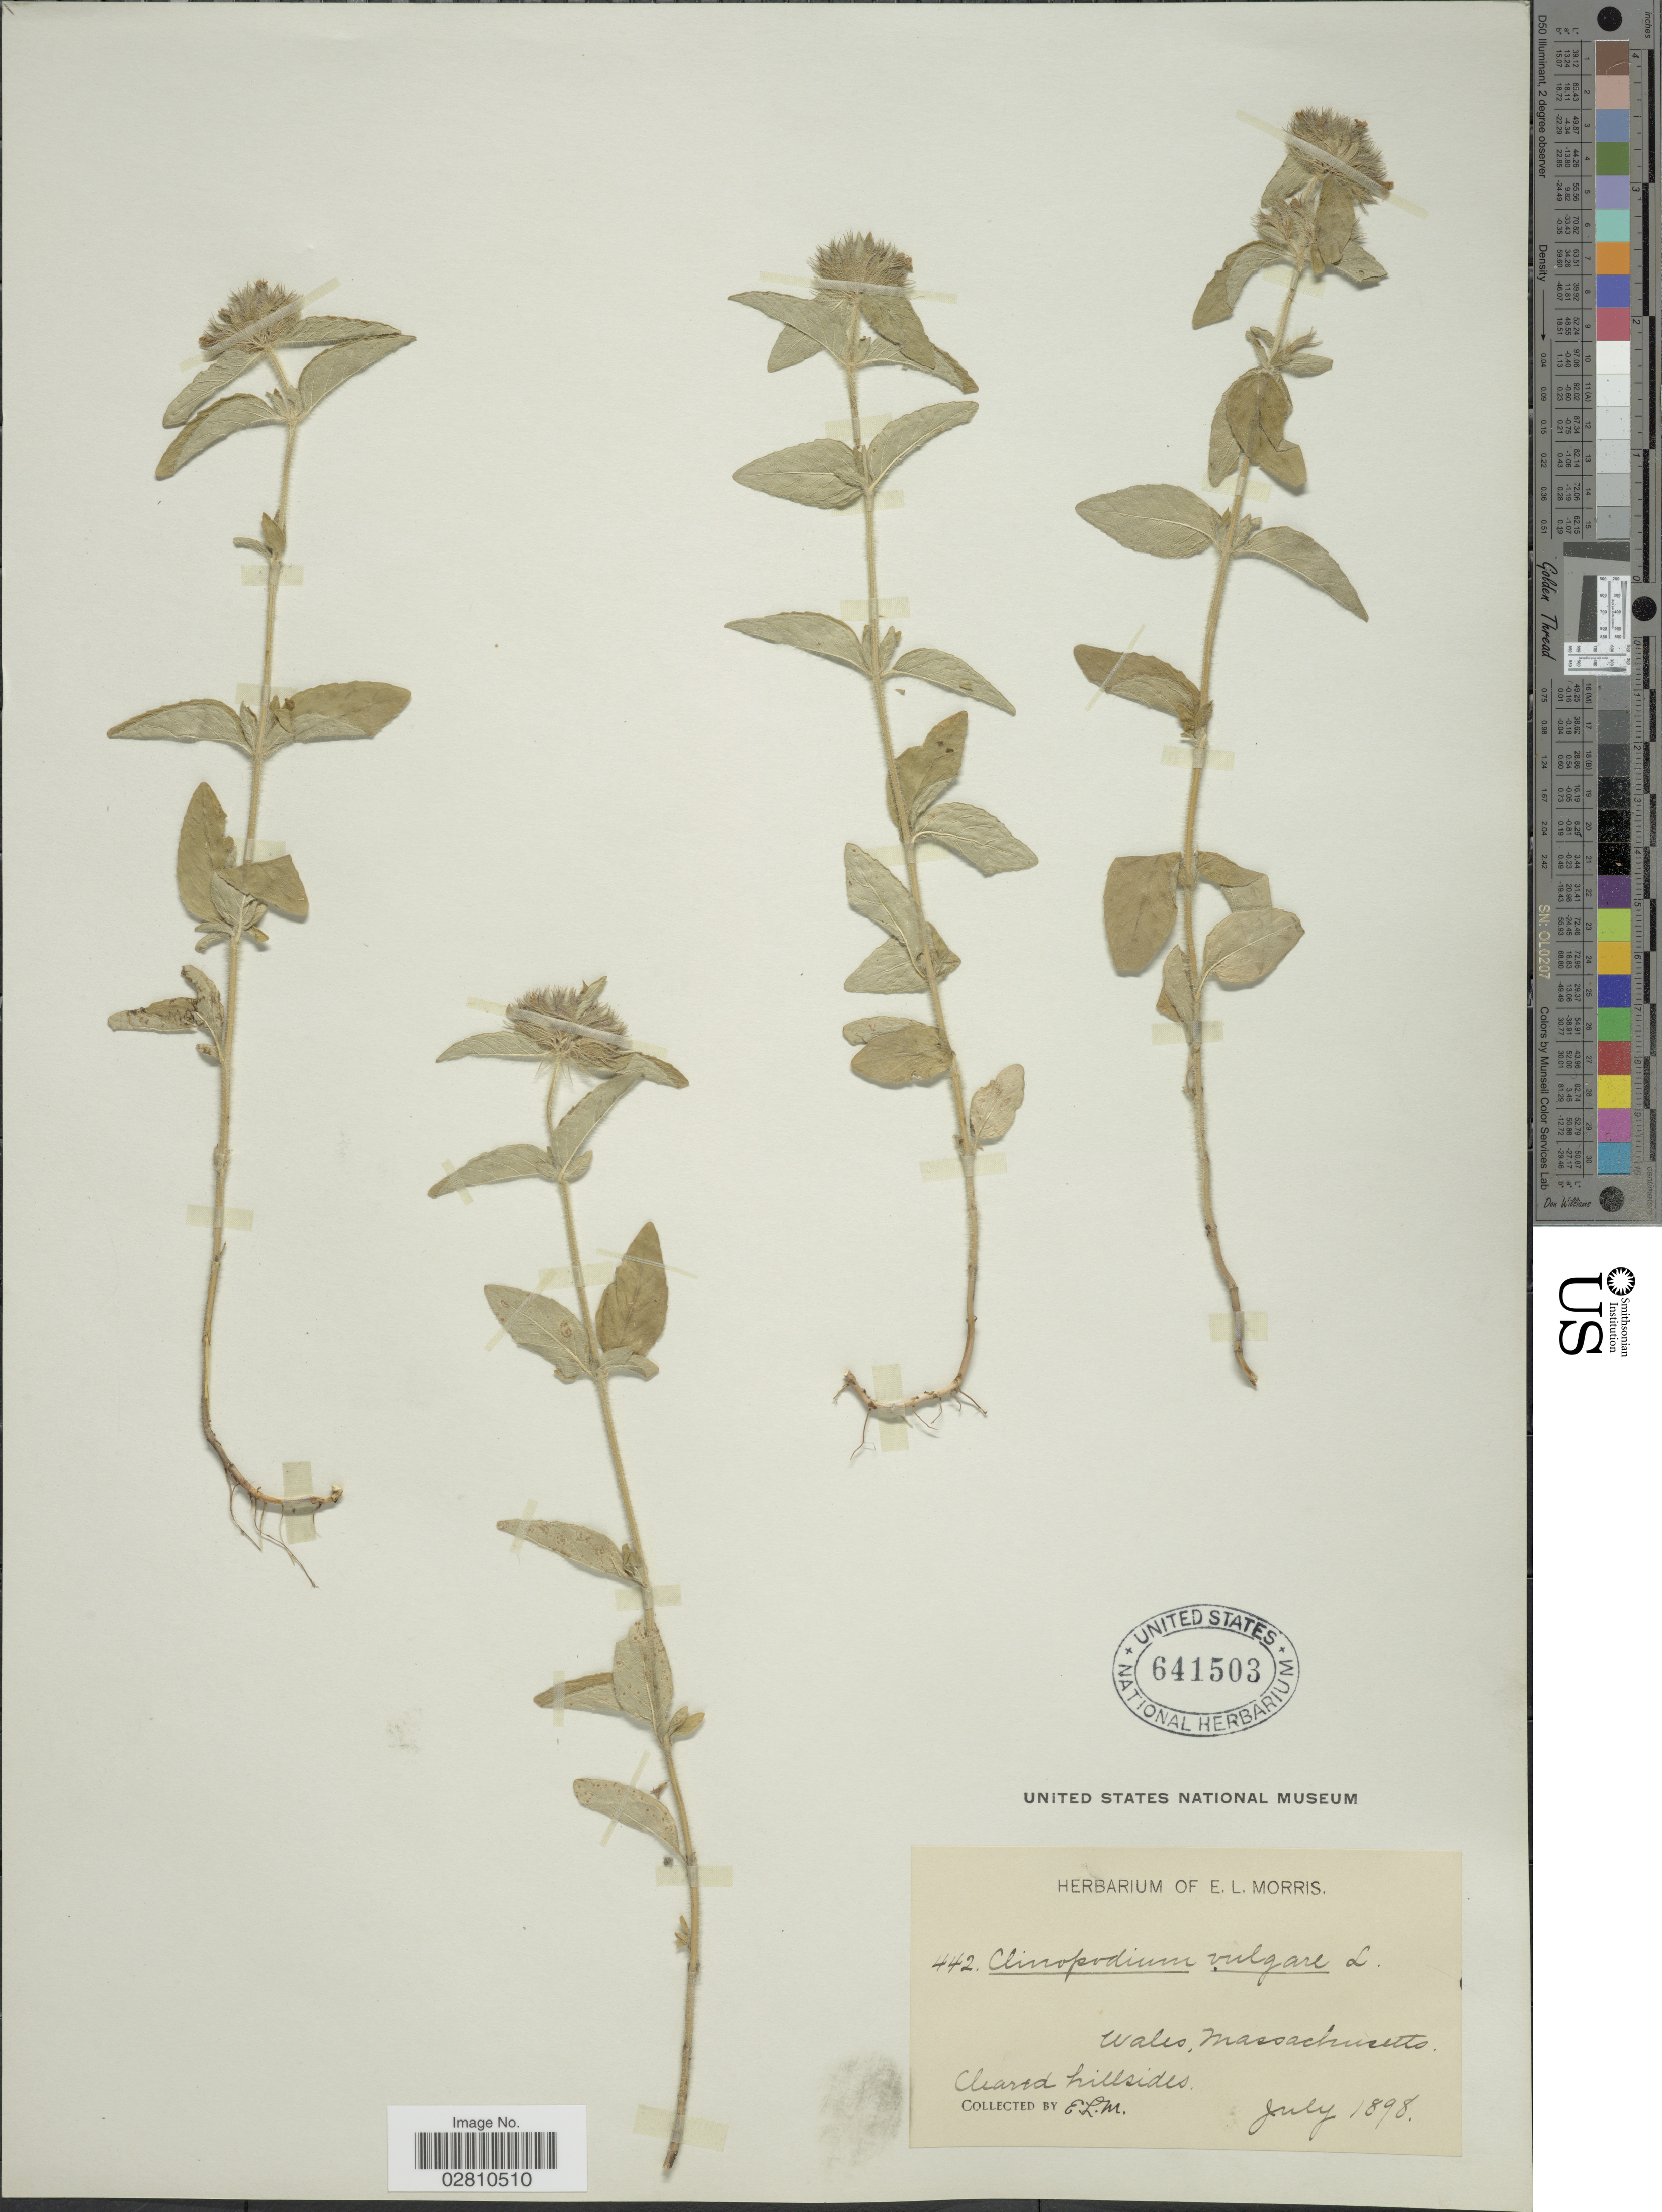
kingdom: Plantae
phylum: Tracheophyta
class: Magnoliopsida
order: Lamiales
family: Lamiaceae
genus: Clinopodium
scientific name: Clinopodium vulgare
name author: L.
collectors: E. Morris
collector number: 442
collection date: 1898-07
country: United States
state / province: Massachusetts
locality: Wales.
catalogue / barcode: US 641503